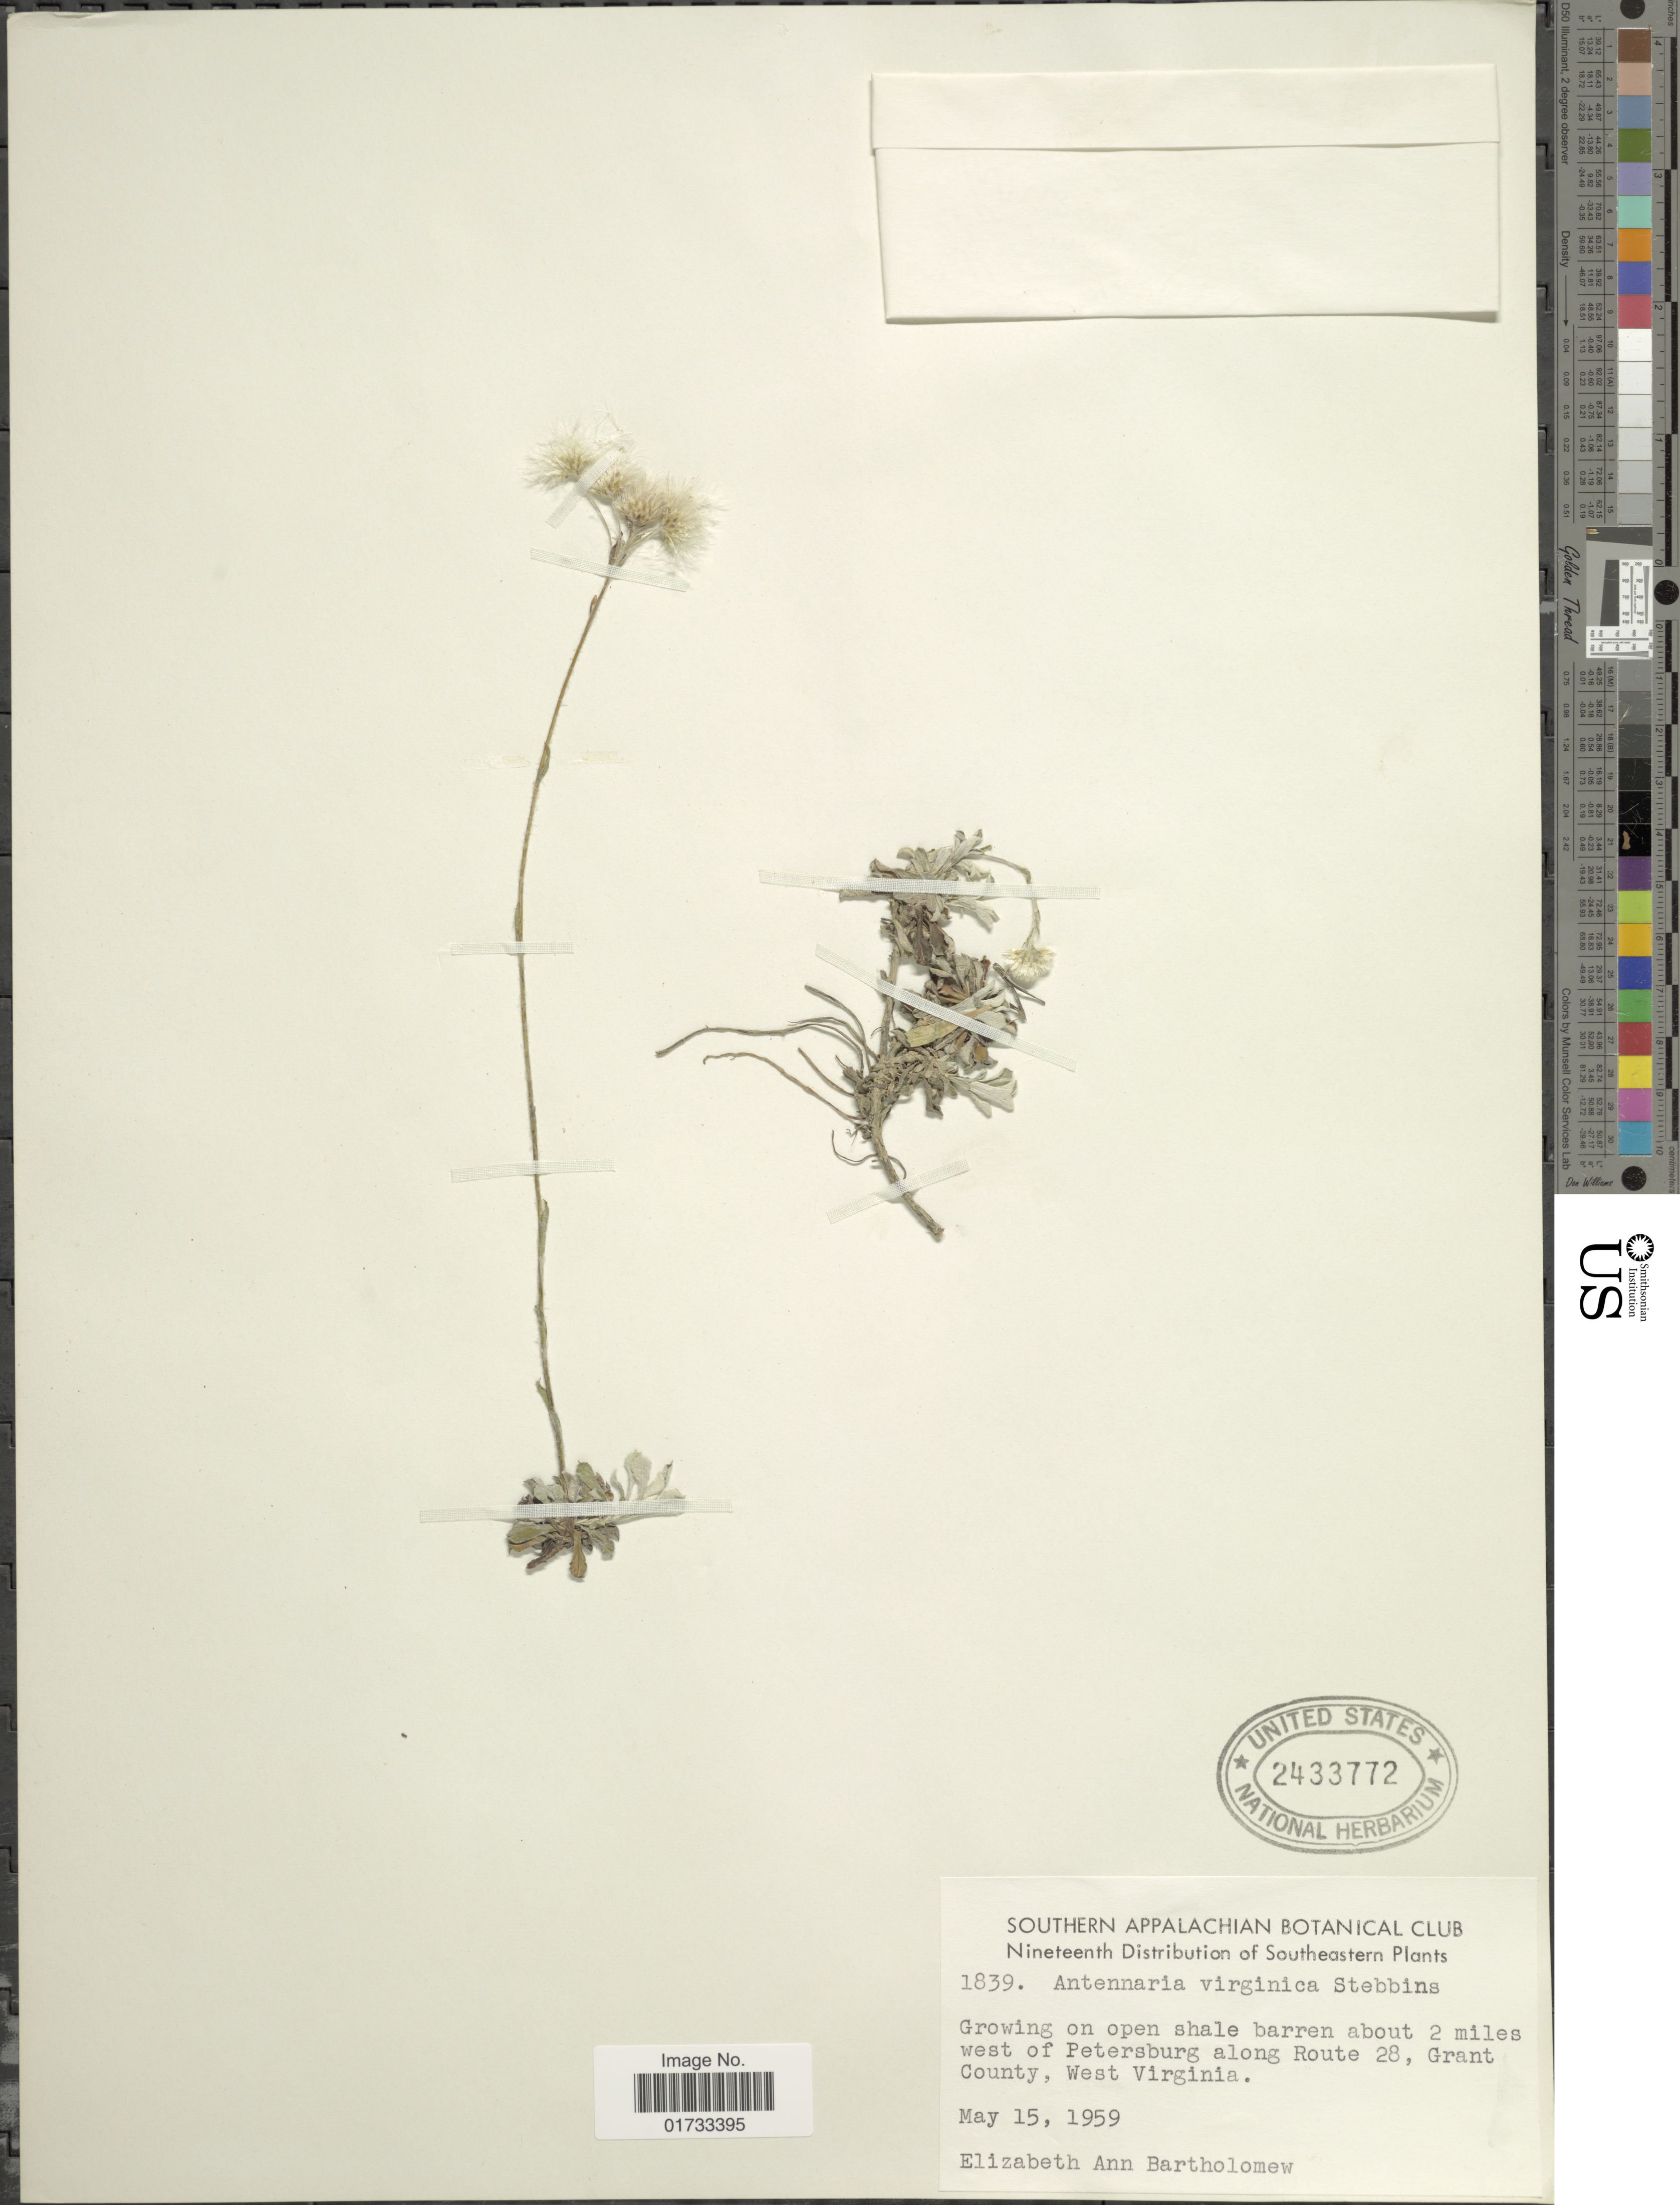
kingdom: Plantae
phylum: Tracheophyta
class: Magnoliopsida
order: Asterales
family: Asteraceae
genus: Antennaria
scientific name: Antennaria virginica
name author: Stebbins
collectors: E. Bartholomew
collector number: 1839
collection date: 1959-05-15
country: United States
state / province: West Virginia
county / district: Grant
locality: Southern Appalachian Botanical Club, Southeastern, growing in an open shale barren about 2 miles west of Petersburg along Route 28, Grant County, West Virginia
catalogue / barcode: US 2433772